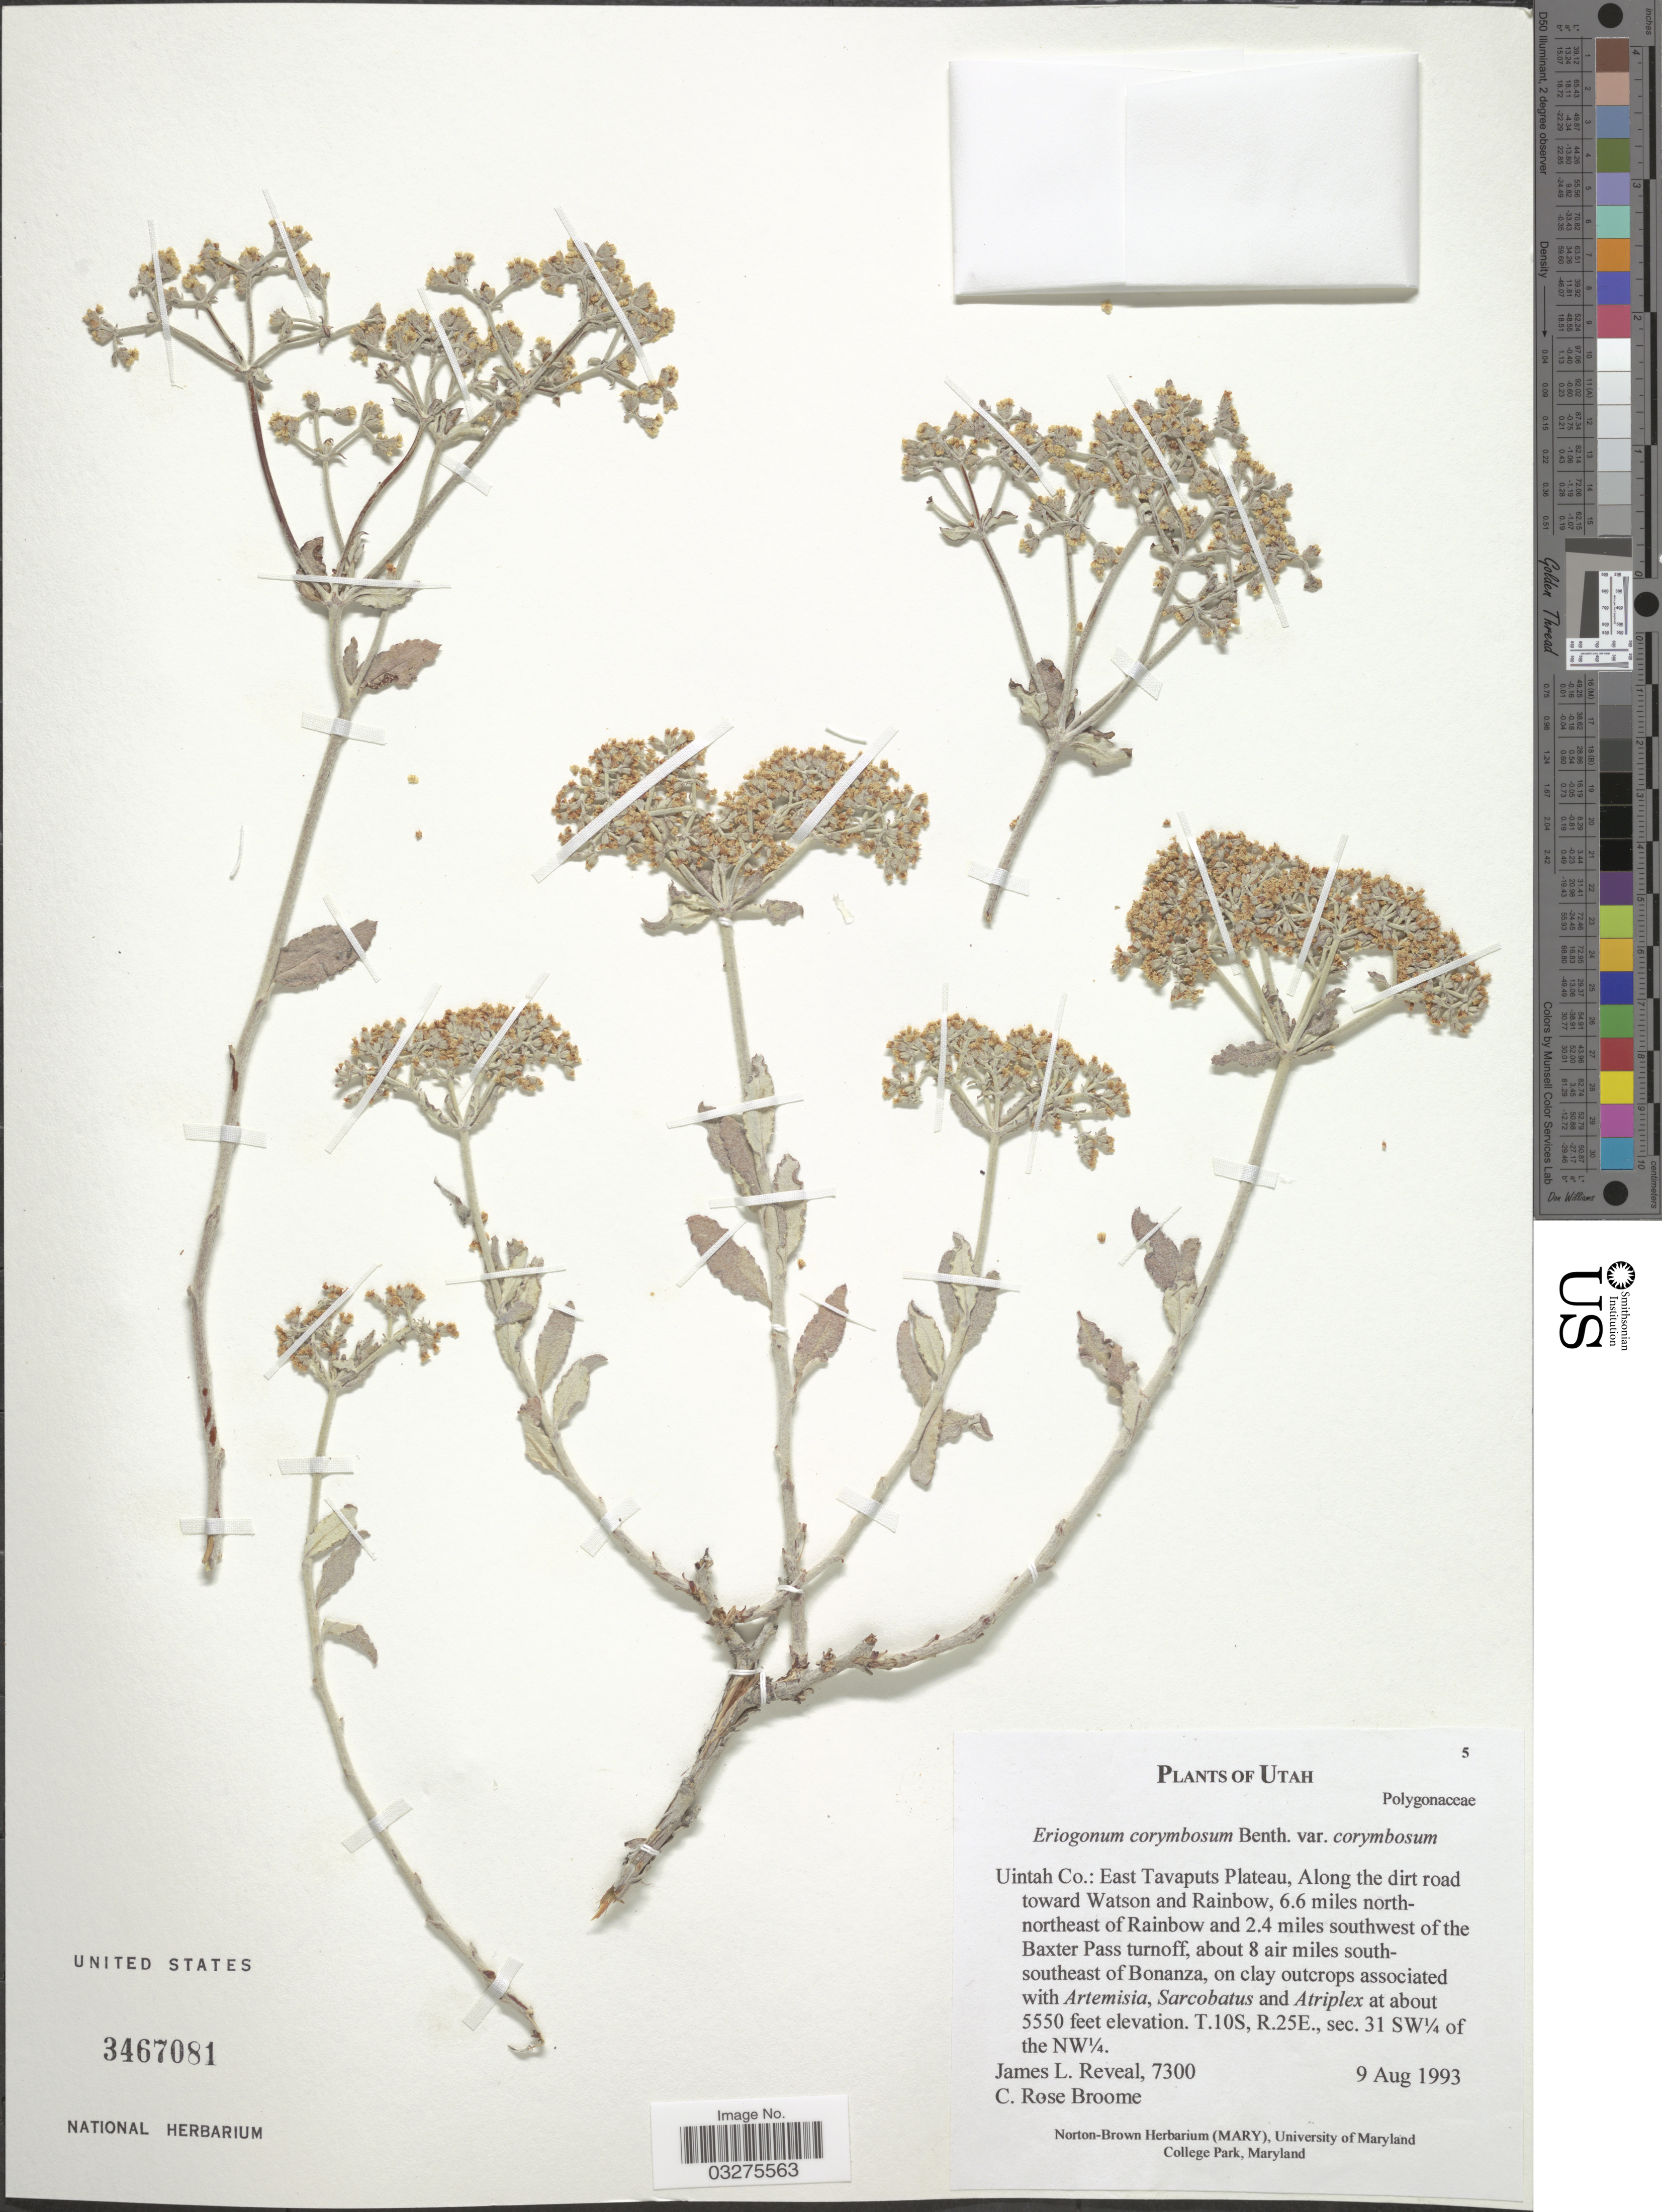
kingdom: Plantae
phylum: Tracheophyta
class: Magnoliopsida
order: Caryophyllales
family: Polygonaceae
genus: Eriogonum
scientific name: Eriogonum corymbosum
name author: Benth.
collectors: J. L. Reveal & C. R. Broome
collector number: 7300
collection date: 1993-08-09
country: United States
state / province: Utah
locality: Uintah Co.: East Tavaputs Plateau, Along the dirt road toward Watson and Rainbow, 6.6 miles north-northeast of Rainbow and 2.4 miles southwest of the Baxter Pass turnoff, about 8 air miles south-southeast of Bonanza. T. 10S, R. 25E., sec. 31 SW¼ of the NW¼.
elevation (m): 1692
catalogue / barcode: US 3467081